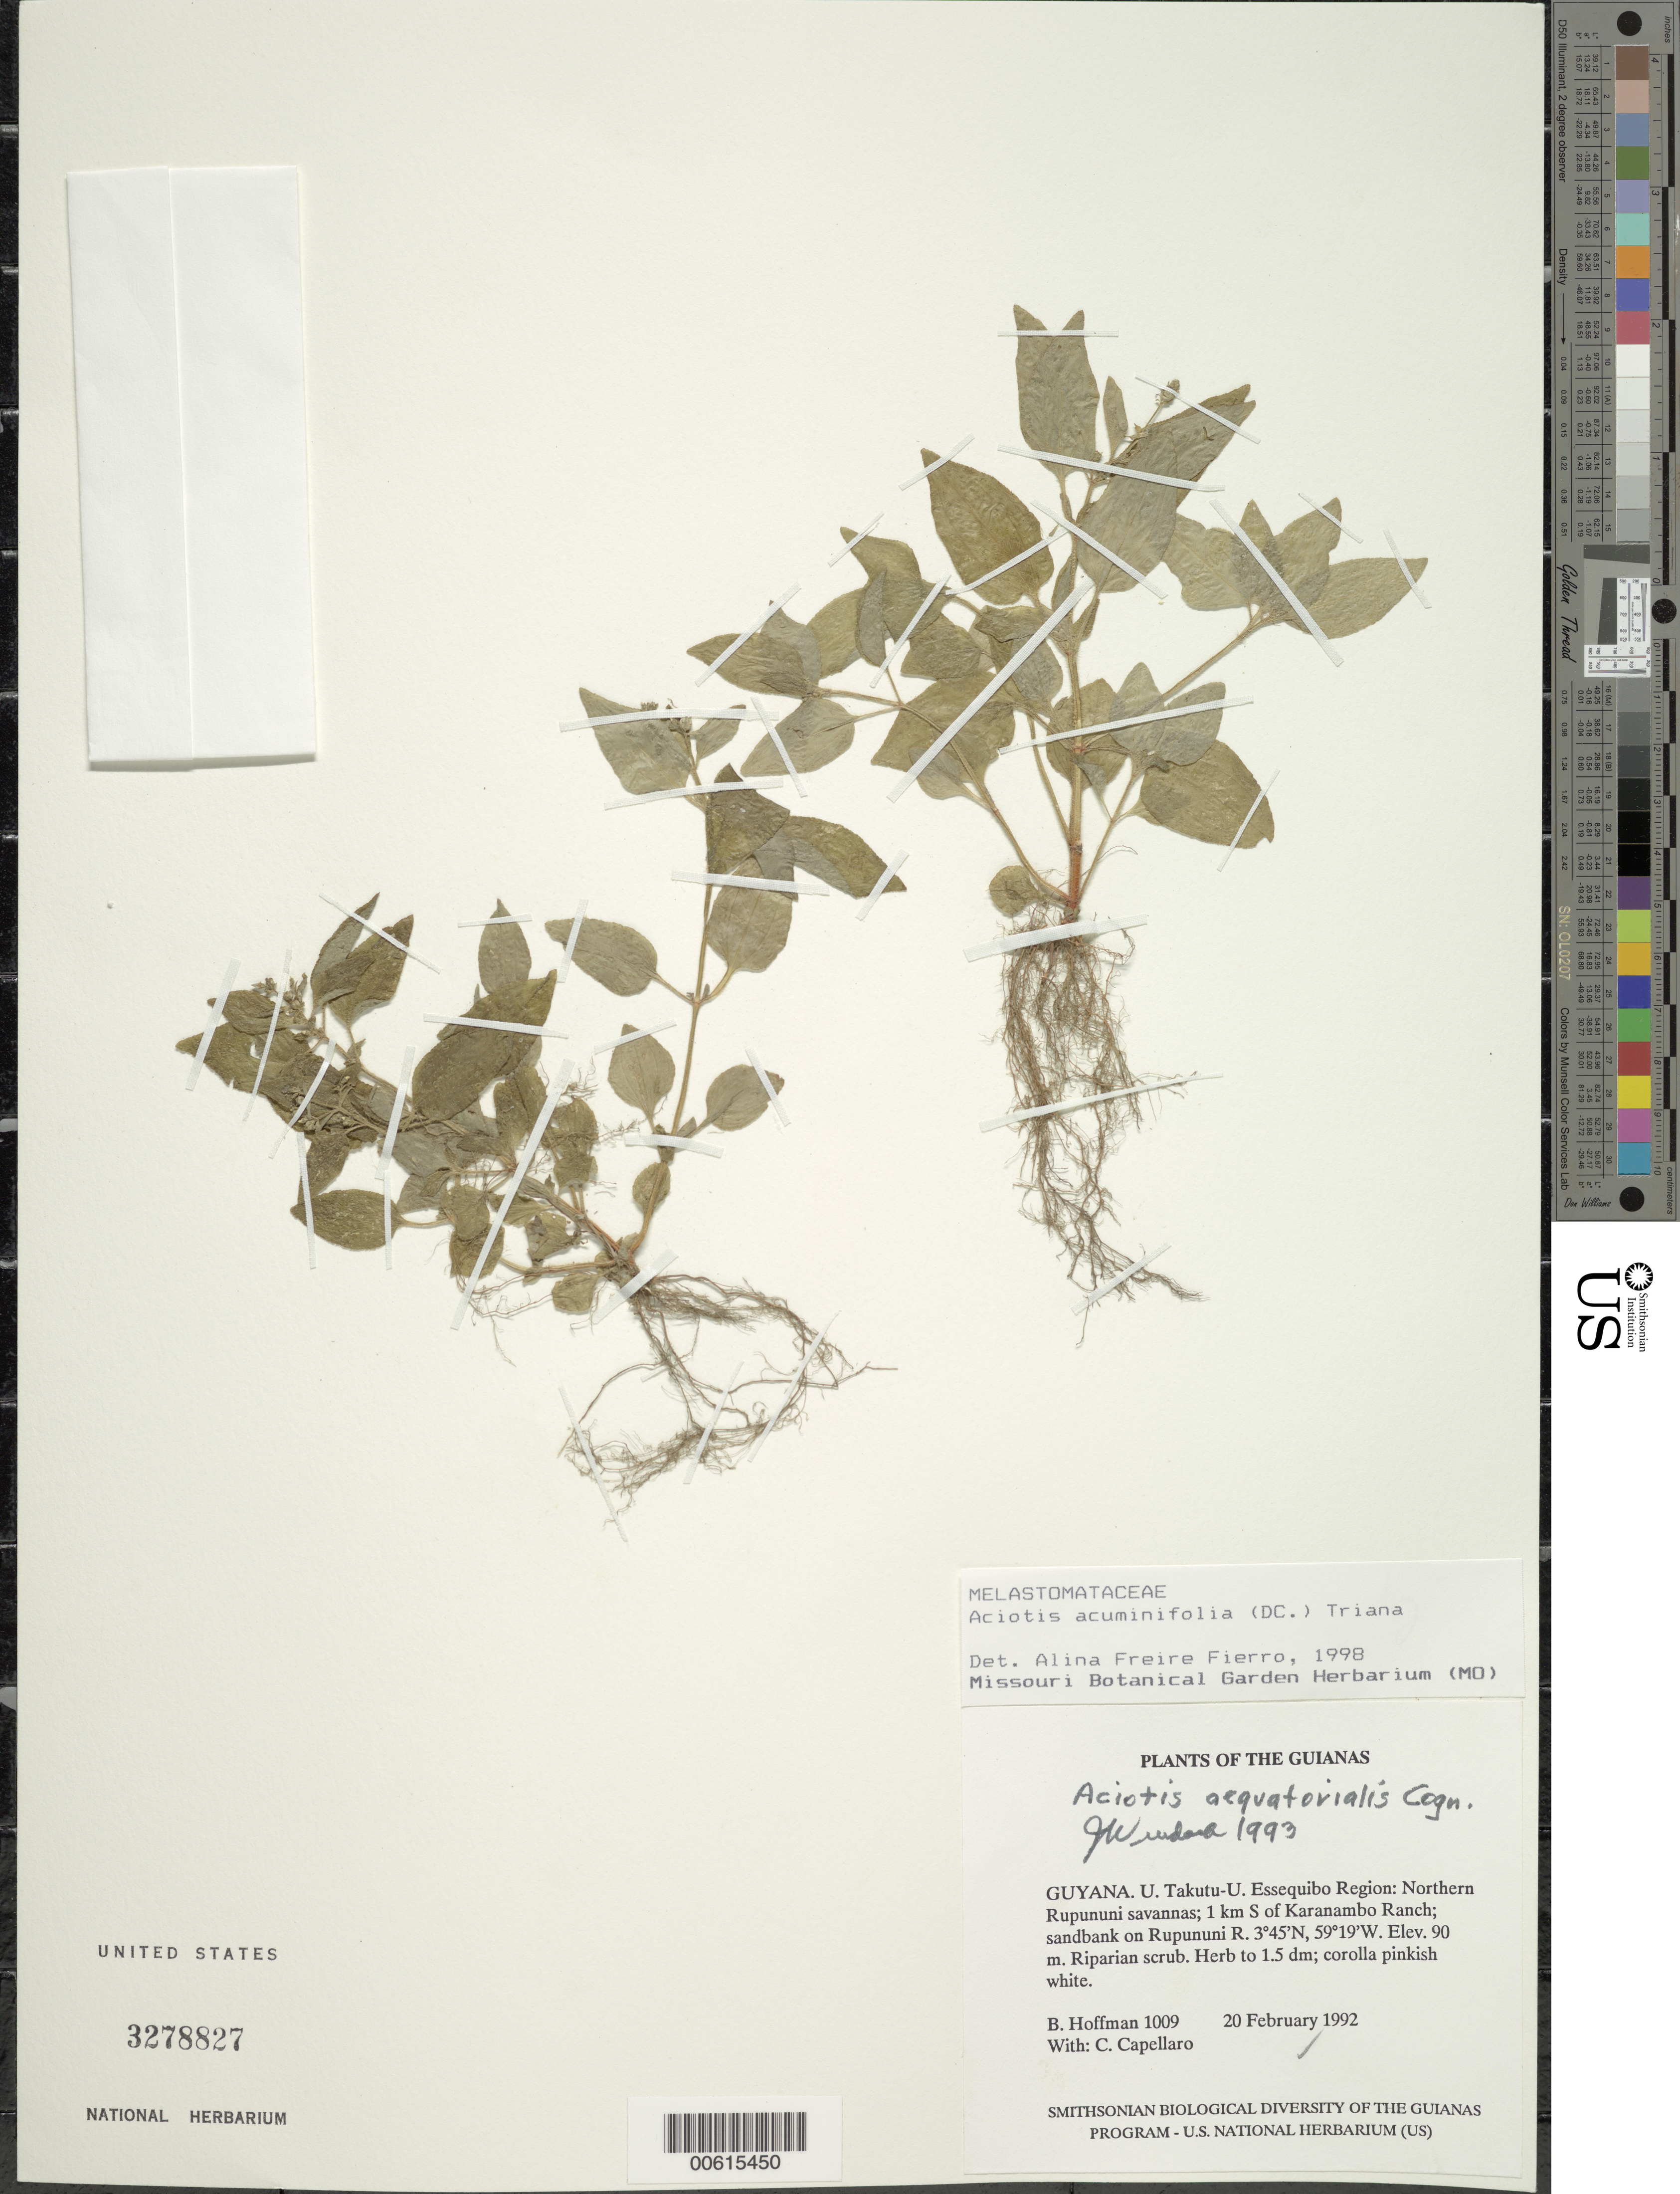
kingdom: Plantae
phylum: Tracheophyta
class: Magnoliopsida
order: Myrtales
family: Melastomataceae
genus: Aciotis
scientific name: Aciotis aequatorialis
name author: Cogn.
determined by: Wurdack, John J., (US), US (UNITED STATES)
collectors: B. Hoffman & C. Capellaro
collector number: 1009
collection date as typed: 20 February 1992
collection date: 1992-02-20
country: Guyana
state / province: U. Takutu-U. Essequibo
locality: Northern Rupununi savannas; 1 km S of Karanambo Ranch; sandbank on Rupununi River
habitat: Riparian scrub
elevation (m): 90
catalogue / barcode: US 3278827